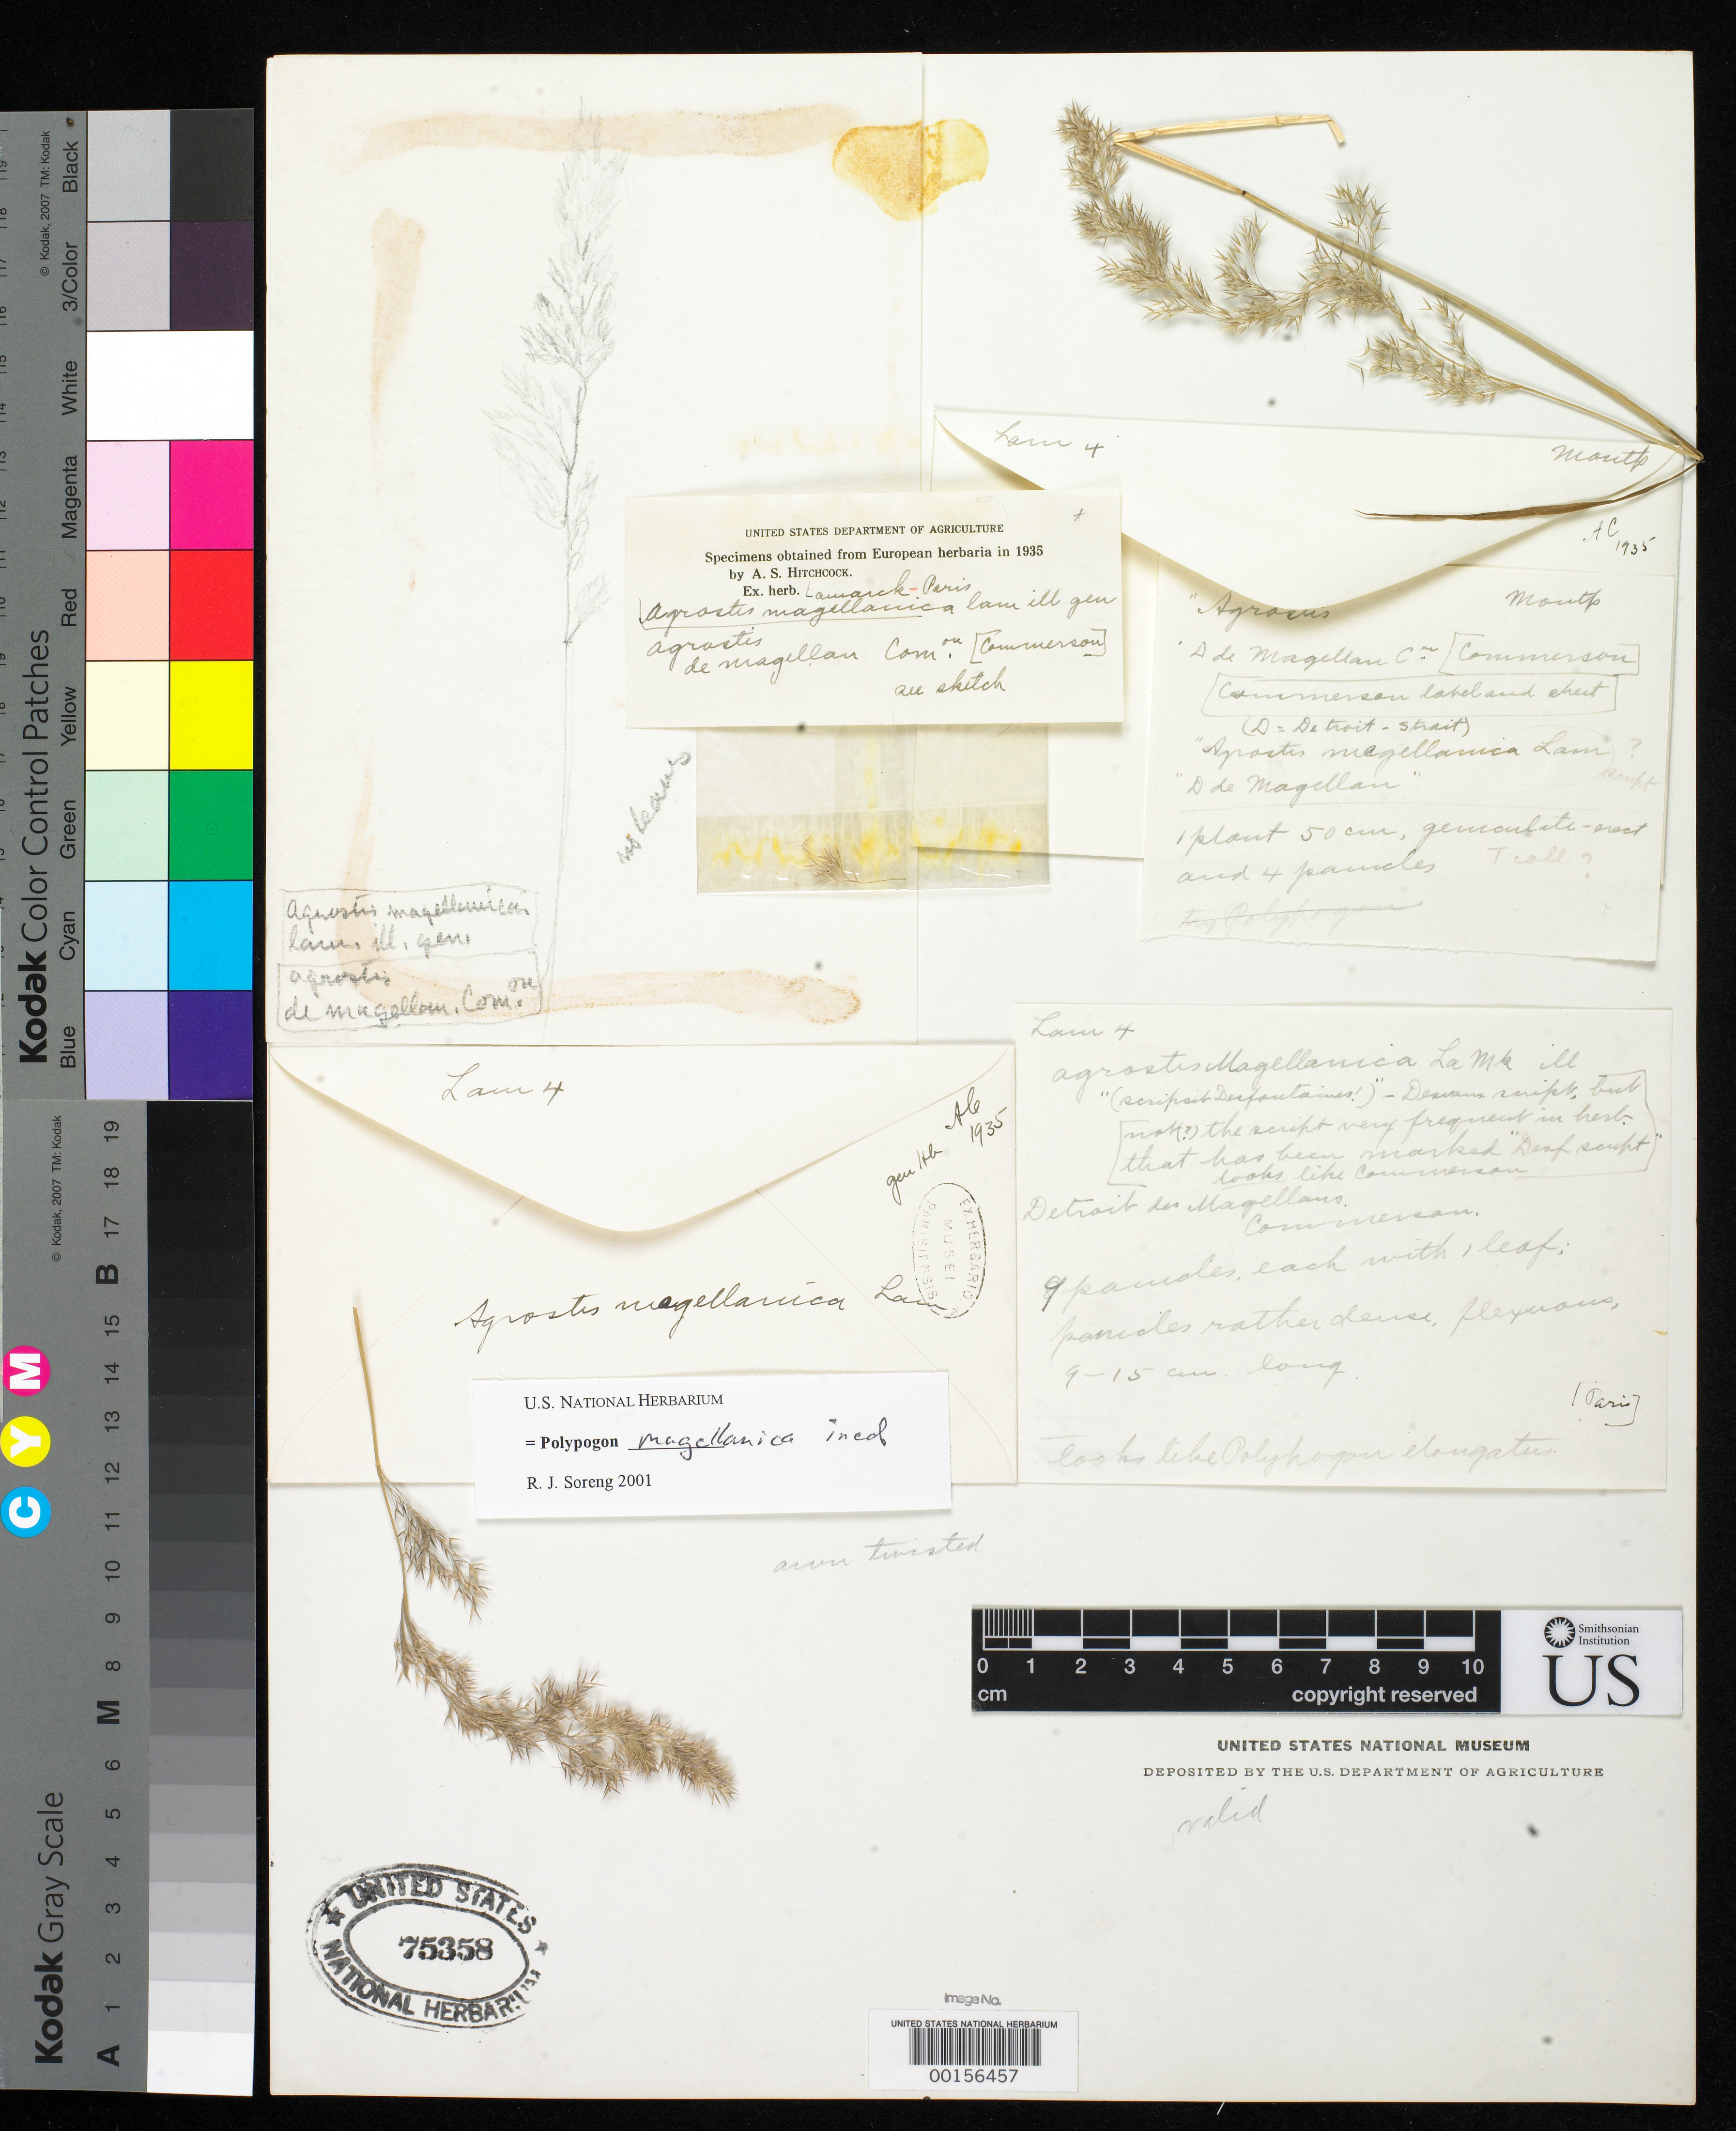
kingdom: Plantae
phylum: Tracheophyta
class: Liliopsida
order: Poales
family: Poaceae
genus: Agrostis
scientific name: Agrostis magellanica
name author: Lam.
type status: Type Fragment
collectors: J. B. A. Lamarck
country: Argentina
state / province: Santa Cruz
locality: Strait of Magellan.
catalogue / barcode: US 75358